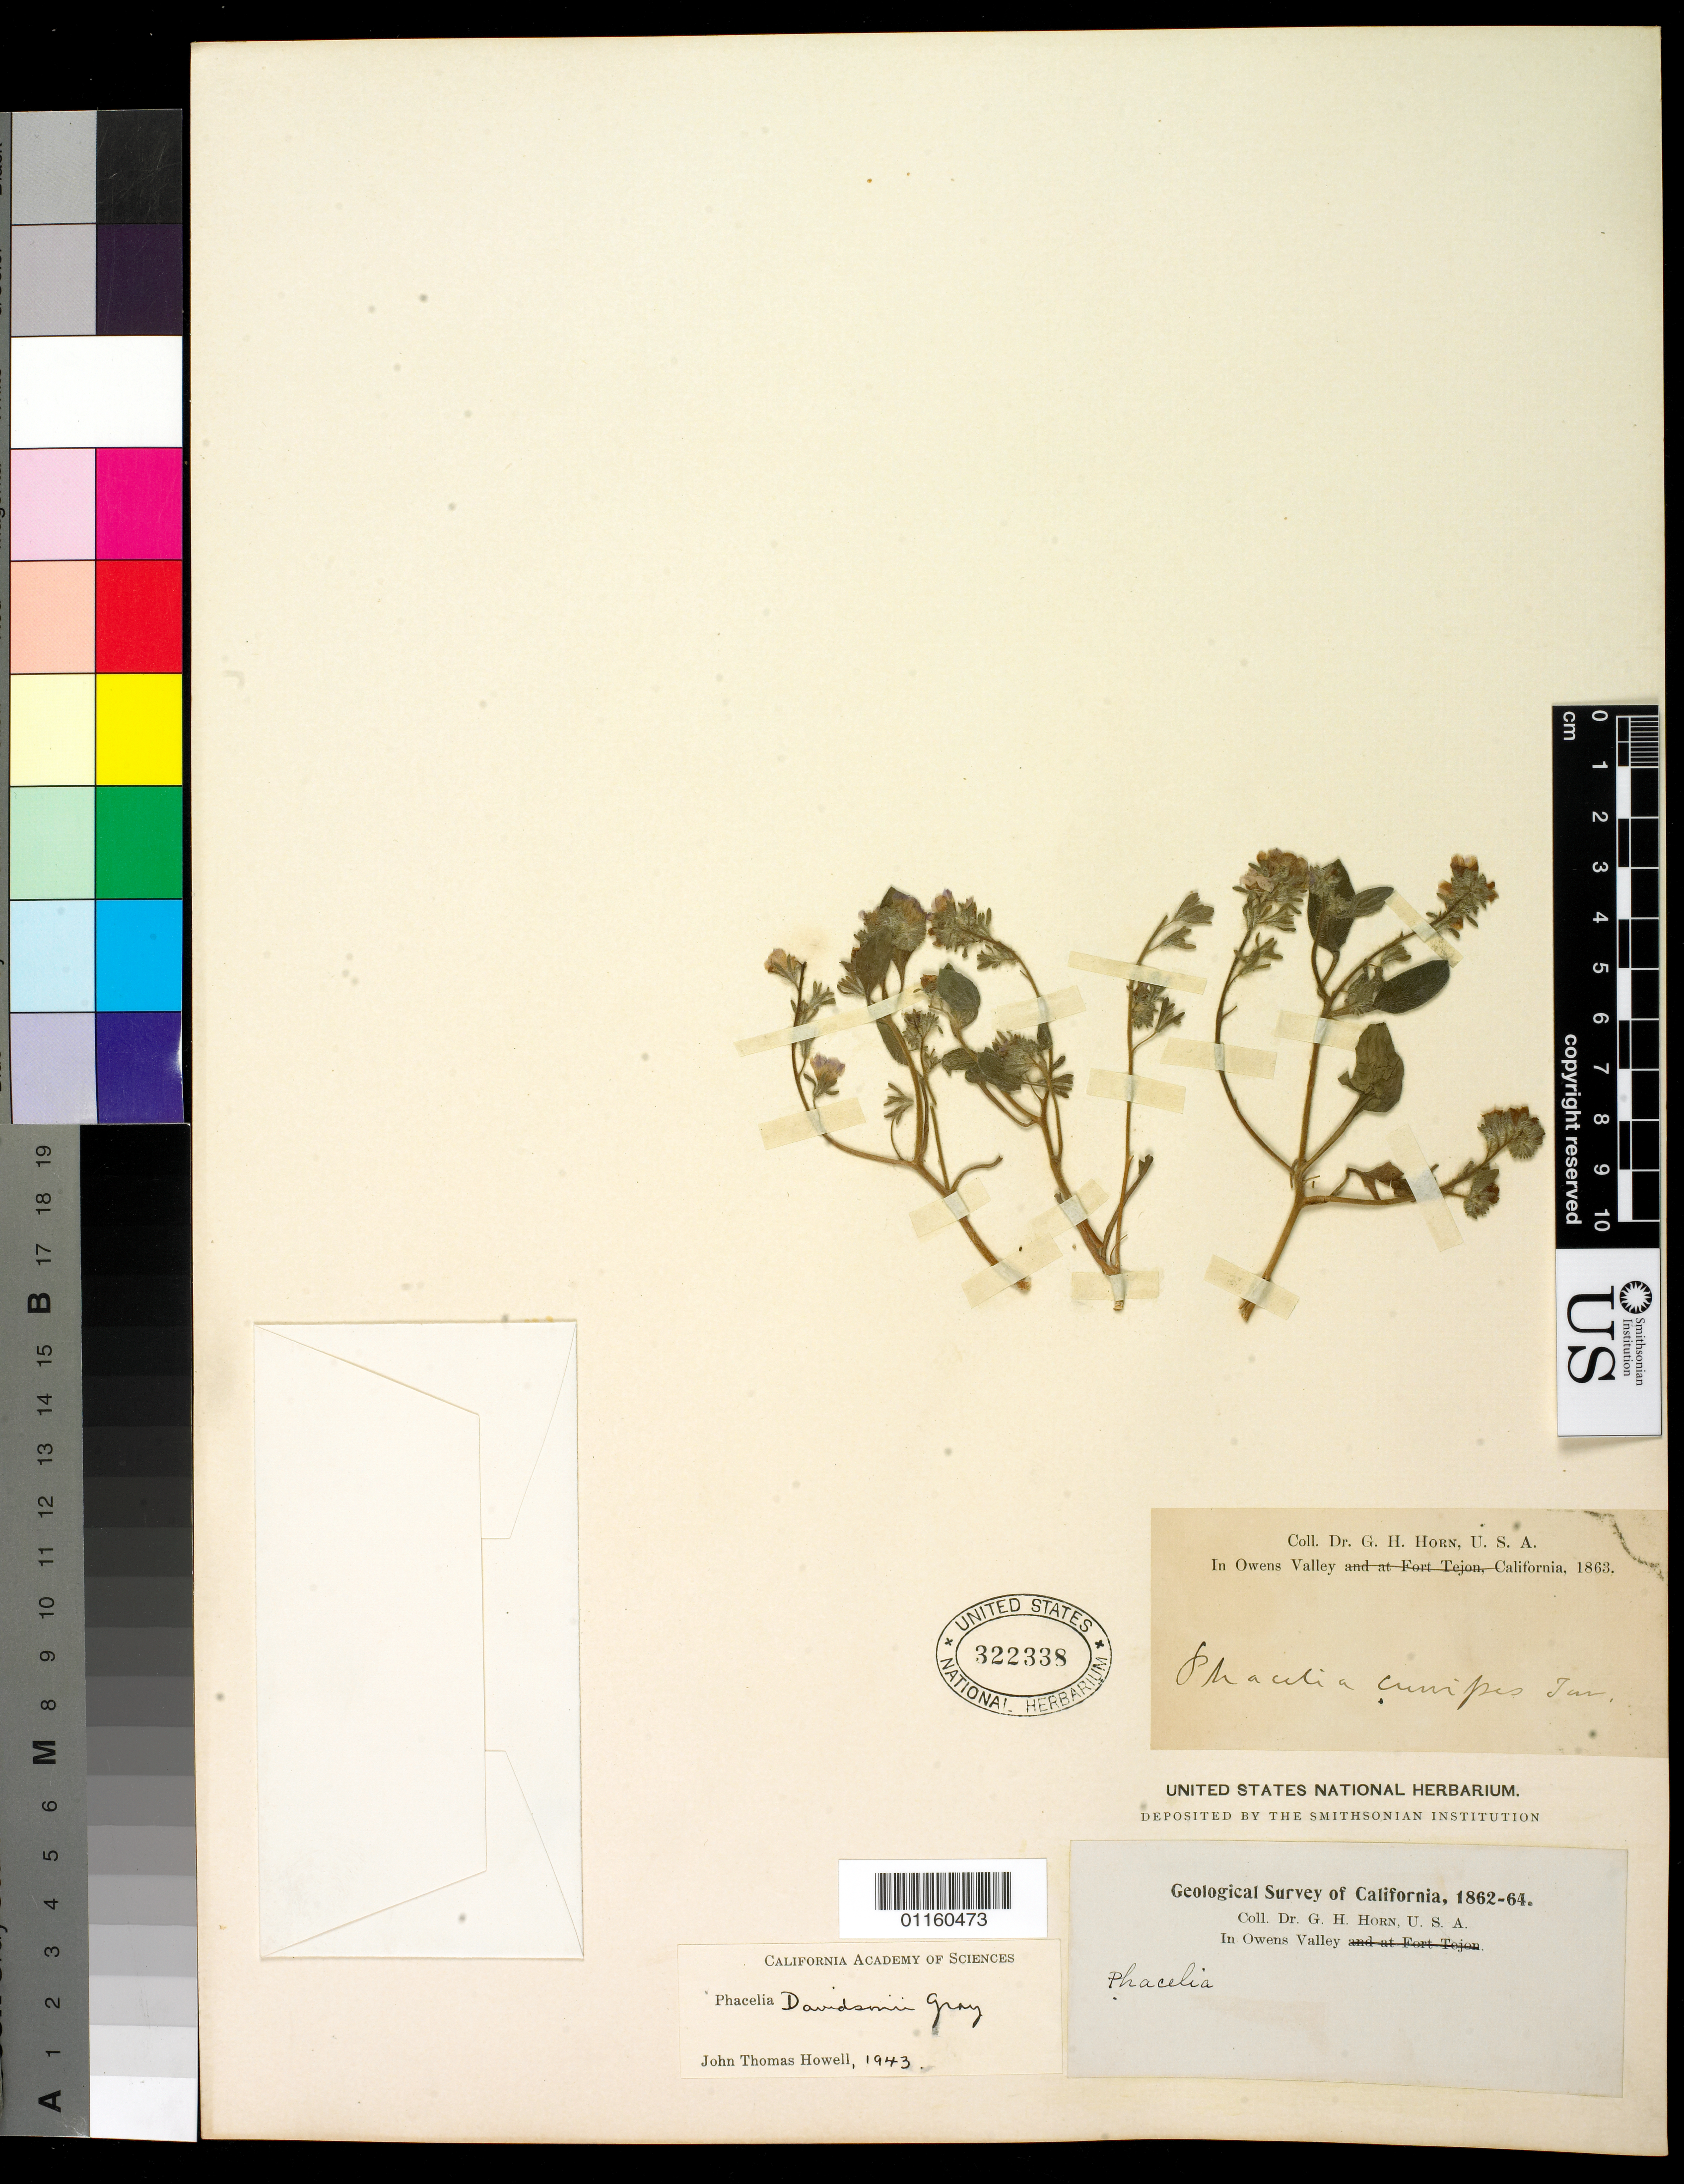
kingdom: Plantae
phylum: Tracheophyta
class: Magnoliopsida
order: Boraginales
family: Hydrophyllaceae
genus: Phacelia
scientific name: Phacelia davidsonii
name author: A. Gray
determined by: Howell, J. T.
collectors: G. Horn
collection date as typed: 1863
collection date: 1863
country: United States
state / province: California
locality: In Owens Valley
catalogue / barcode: US 322338